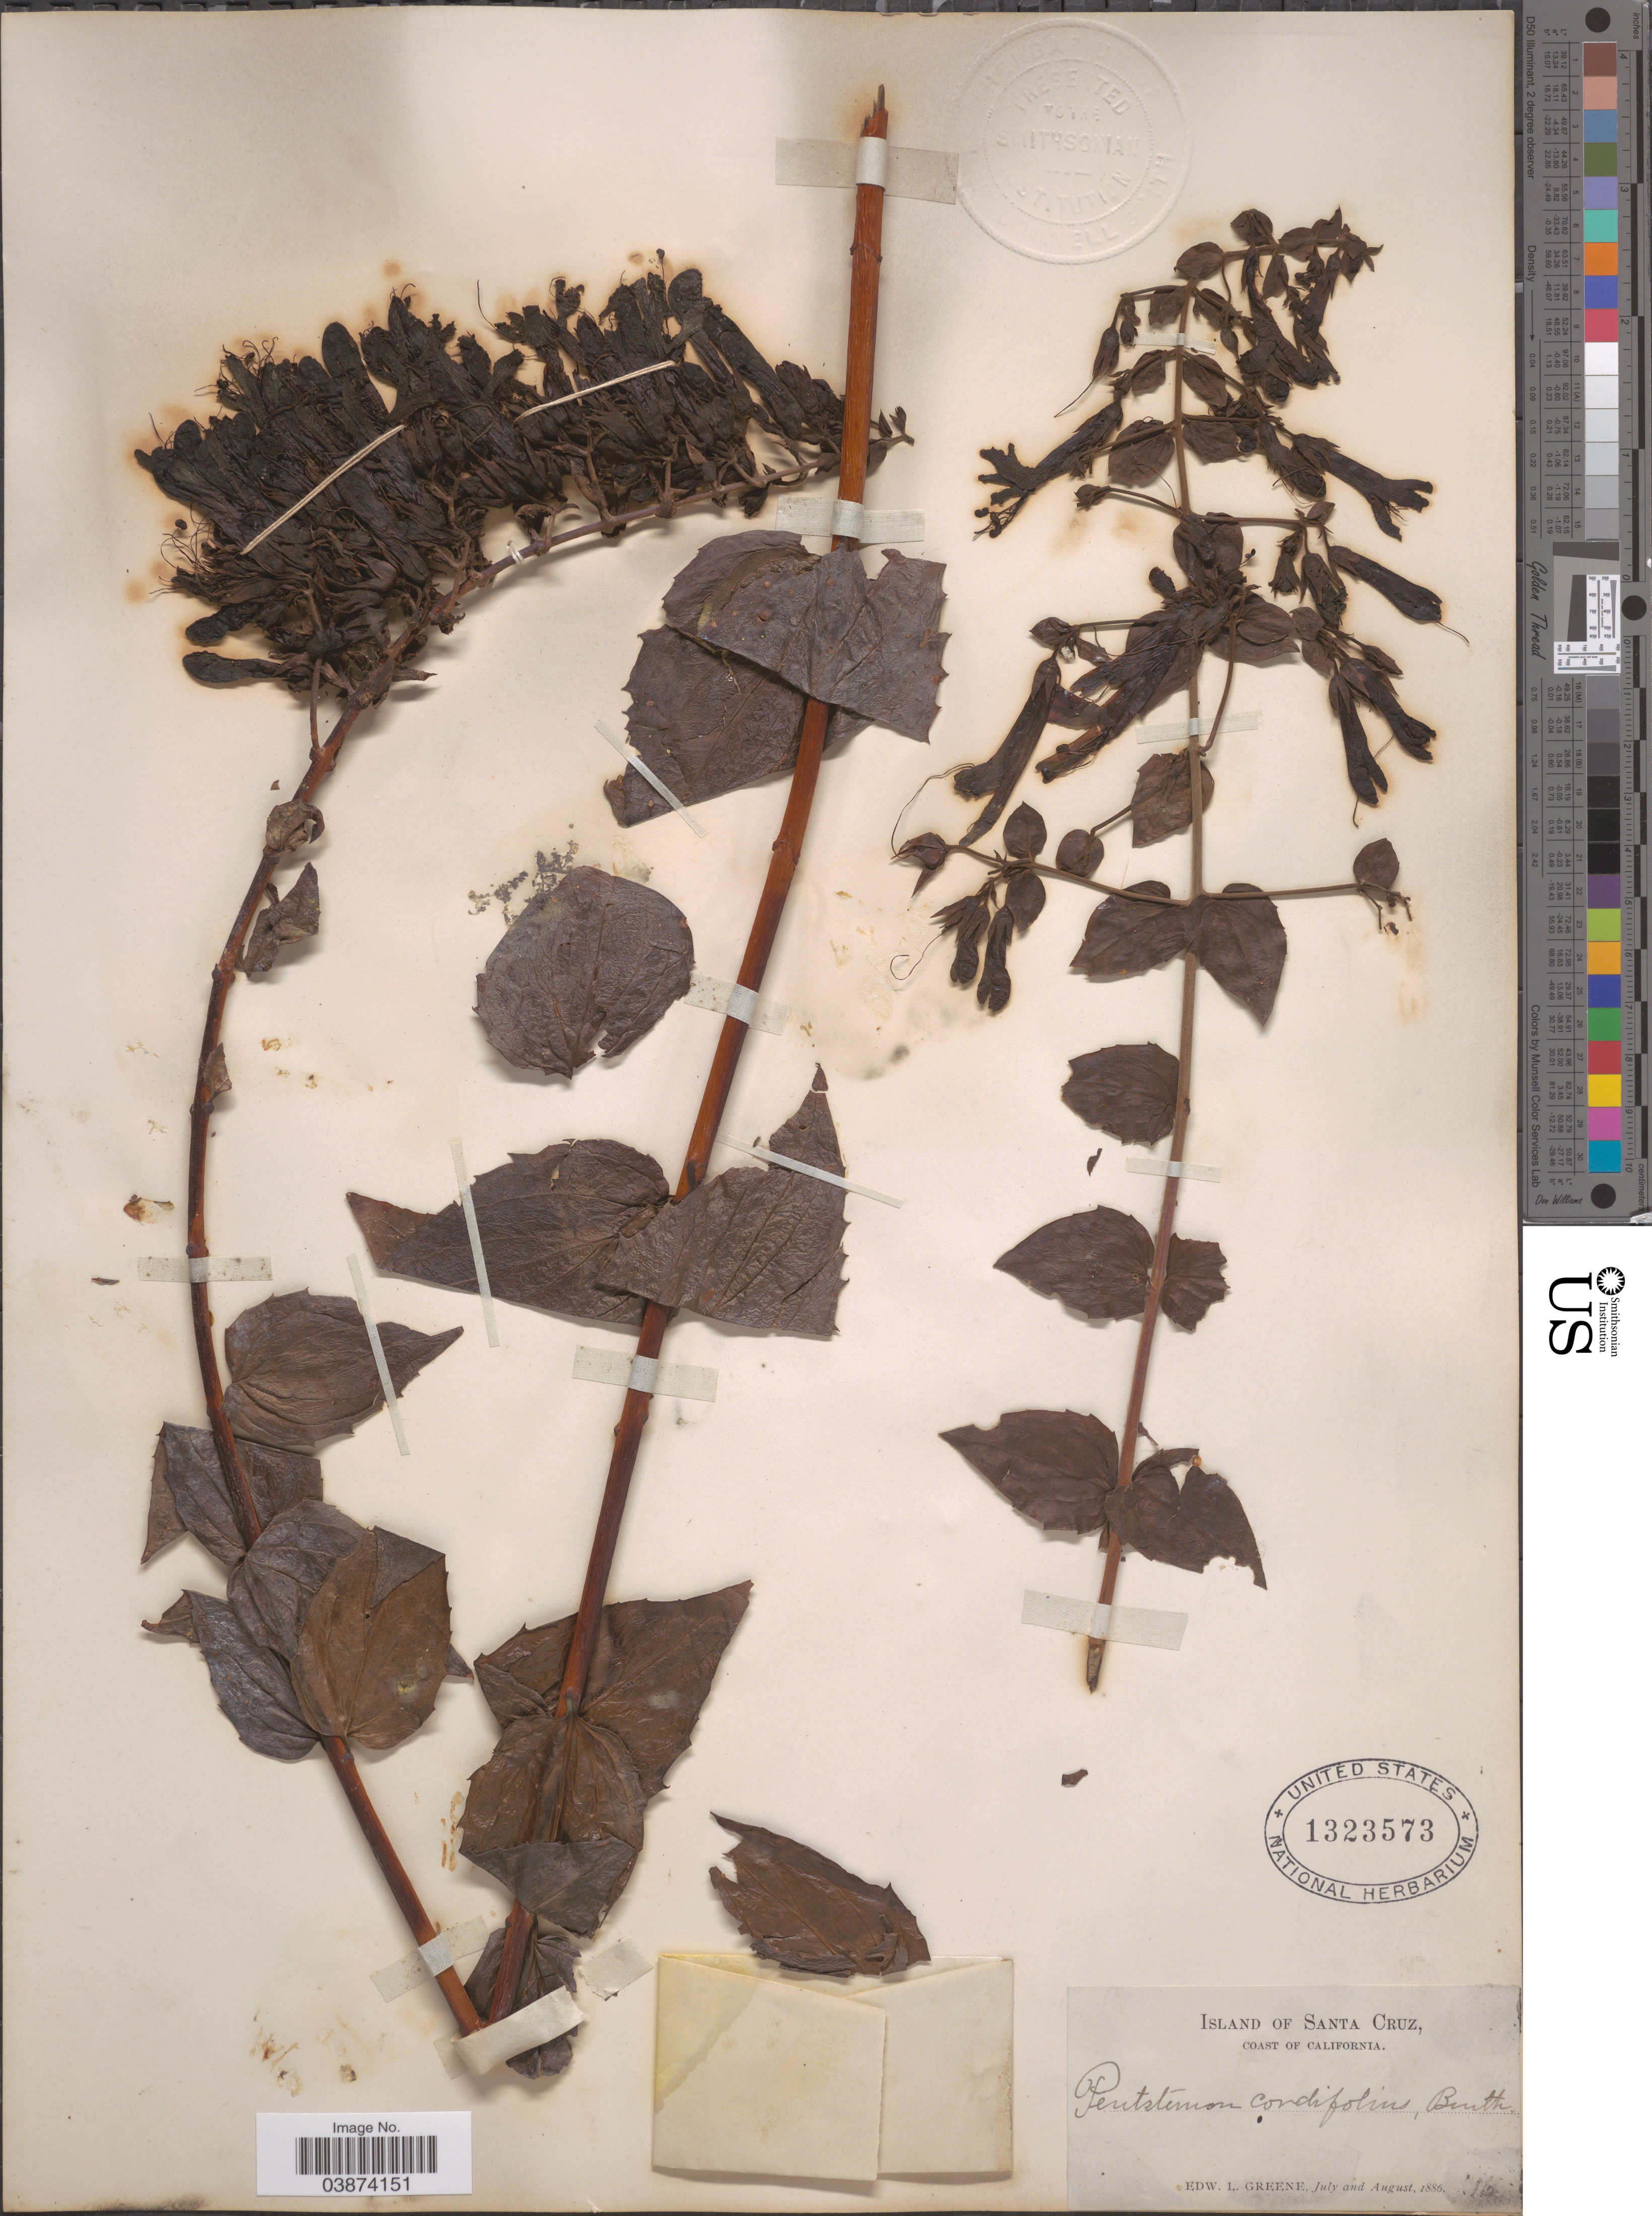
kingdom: Plantae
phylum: Tracheophyta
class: Magnoliopsida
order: Lamiales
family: Plantaginaceae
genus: Penstemon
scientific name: Penstemon cordifolius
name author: Benth.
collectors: E. L. Greene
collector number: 13*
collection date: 1886-07/1886-08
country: United States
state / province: California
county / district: Santa Barbara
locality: Island of Santa Cruz. Coast of California.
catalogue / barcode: US 1323573